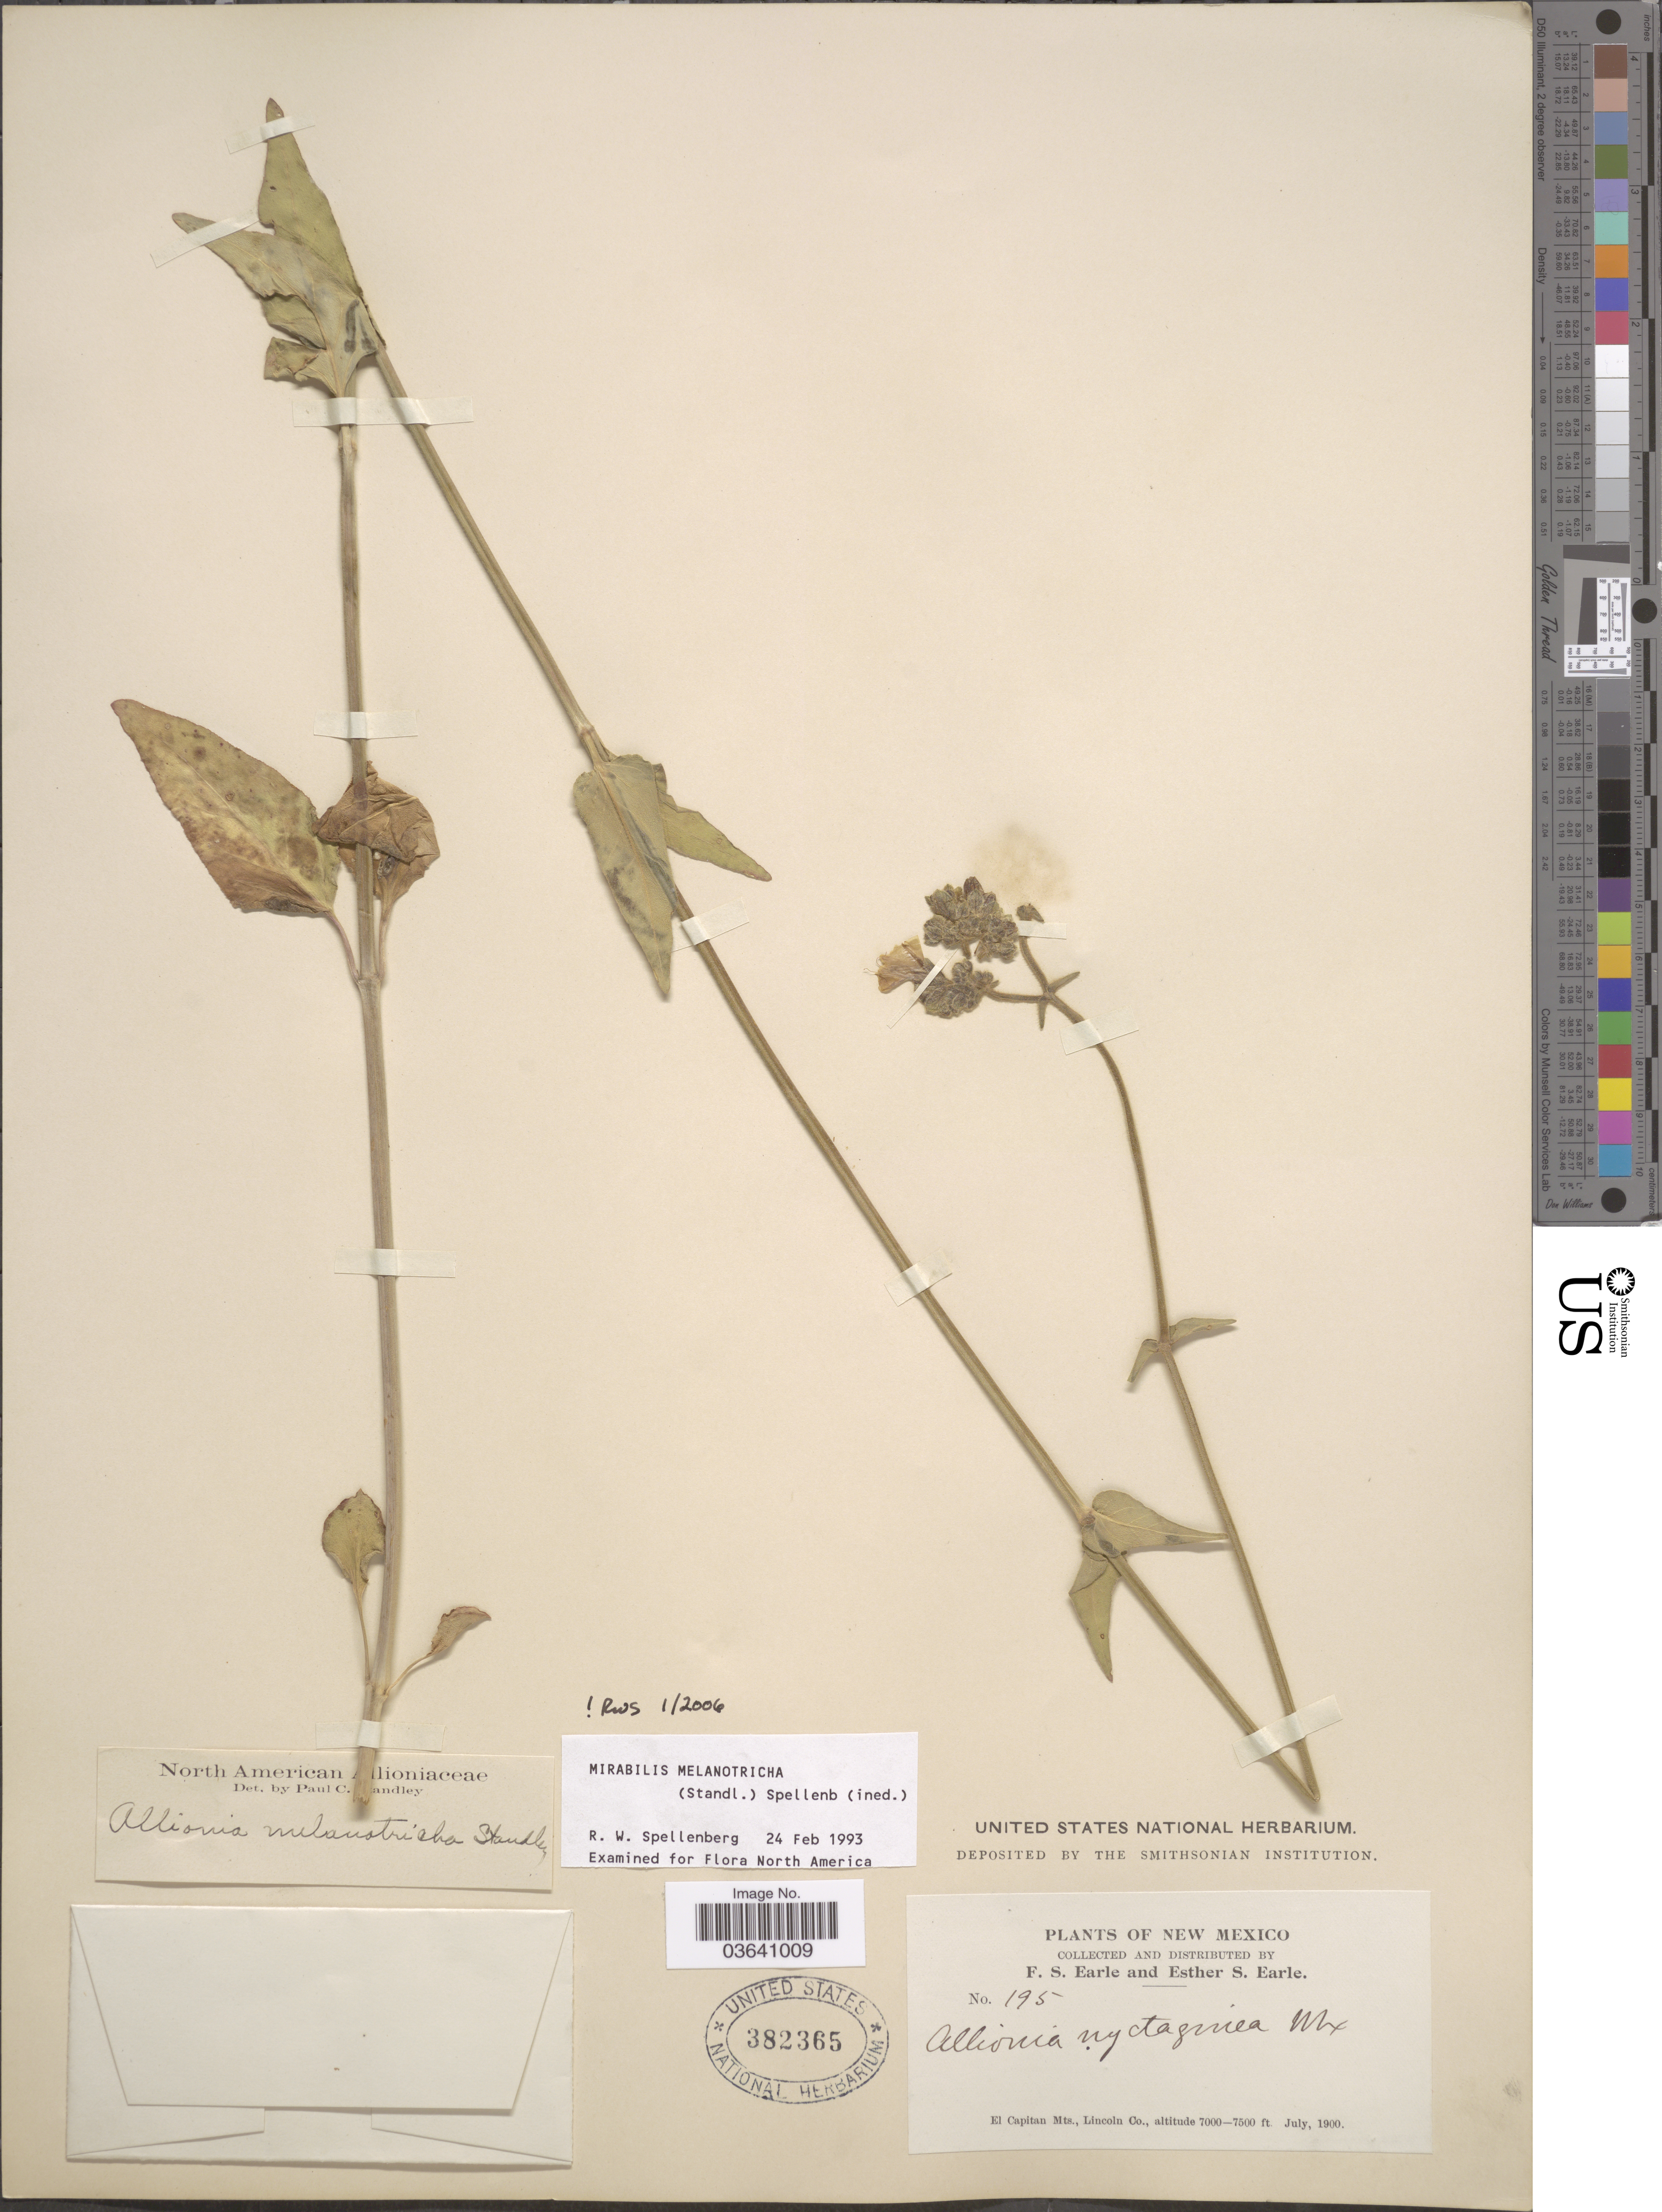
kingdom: Plantae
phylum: Tracheophyta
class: Magnoliopsida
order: Caryophyllales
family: Nyctaginaceae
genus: Mirabilis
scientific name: Mirabilis melanotricha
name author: (Standl.) Spellenb.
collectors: F. S. Earle & E. S. Earle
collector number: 195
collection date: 1900-07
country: United States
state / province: New Mexico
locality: El Capitan Mts., Lincoln Co.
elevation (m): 2134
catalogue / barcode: US 382365